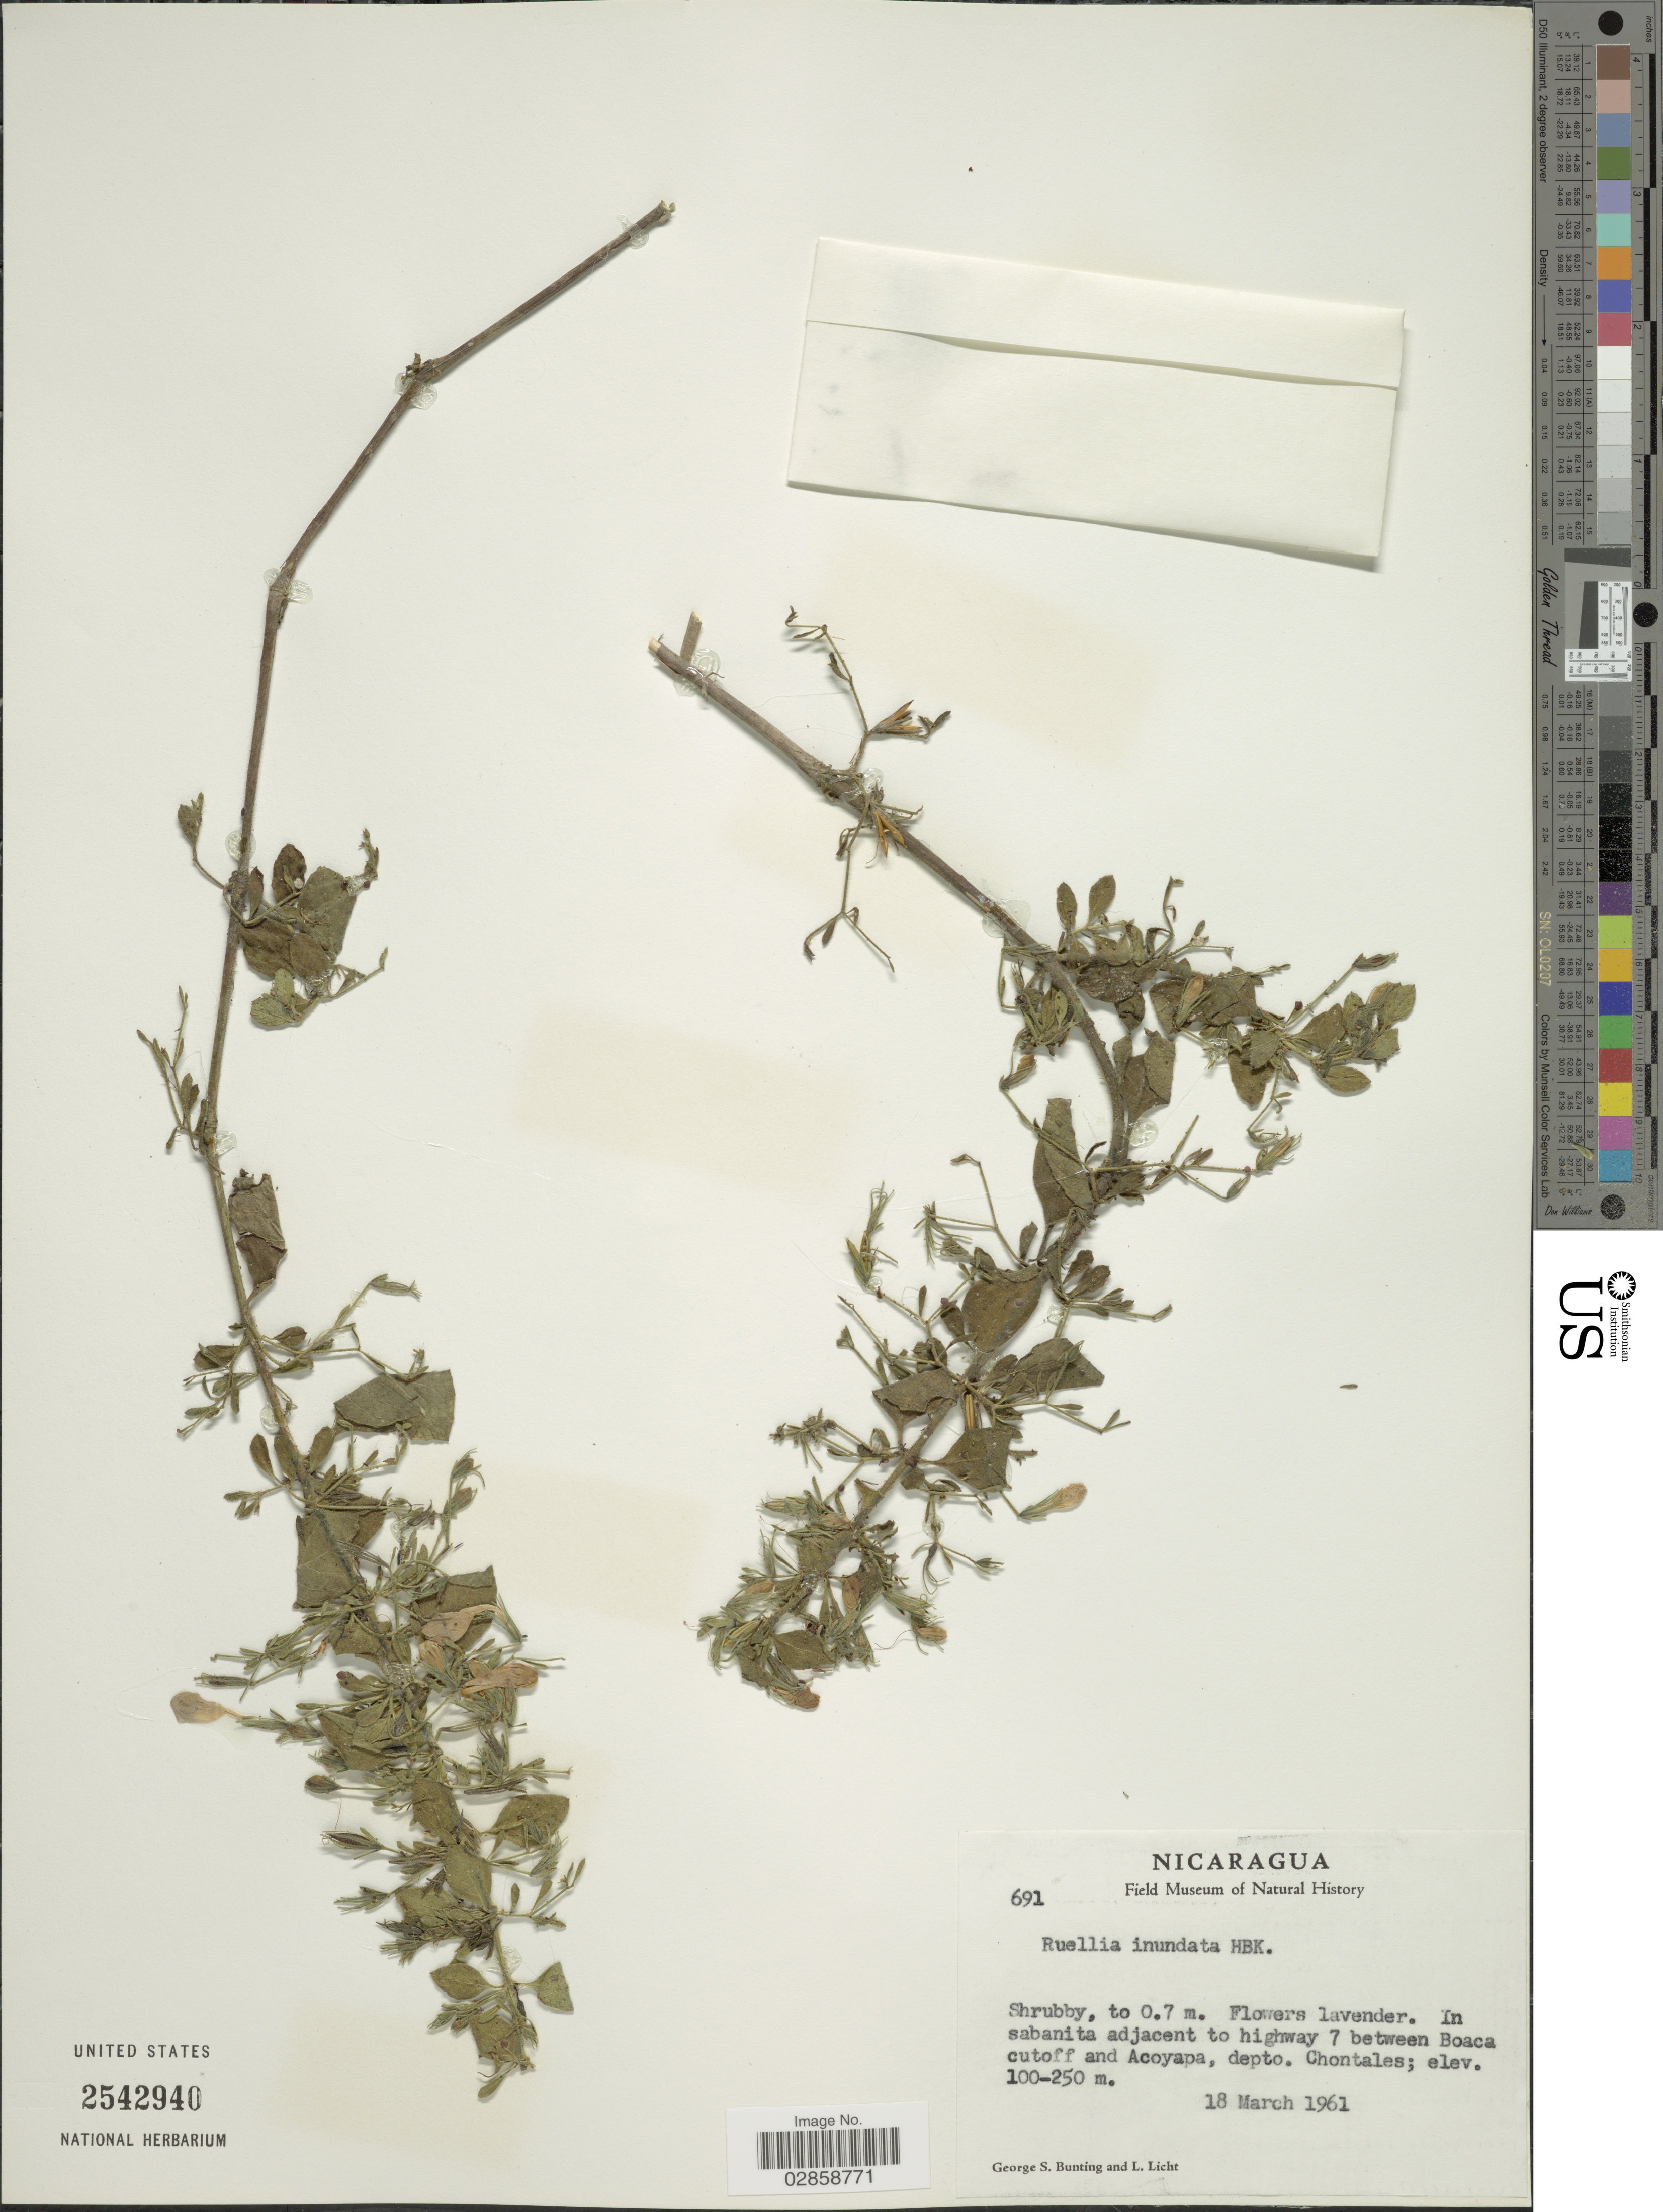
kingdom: Plantae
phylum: Tracheophyta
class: Magnoliopsida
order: Lamiales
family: Acanthaceae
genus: Ruellia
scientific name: Ruellia inundata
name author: Kunth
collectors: G. S. Bunting & L. Licht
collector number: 691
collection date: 1961-03-18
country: Nicaragua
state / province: Chontales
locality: In sabanita adjacent to highway 7 between Boaca cutoff and Acoyapa, depto. Chontales.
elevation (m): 100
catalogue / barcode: US 2542940